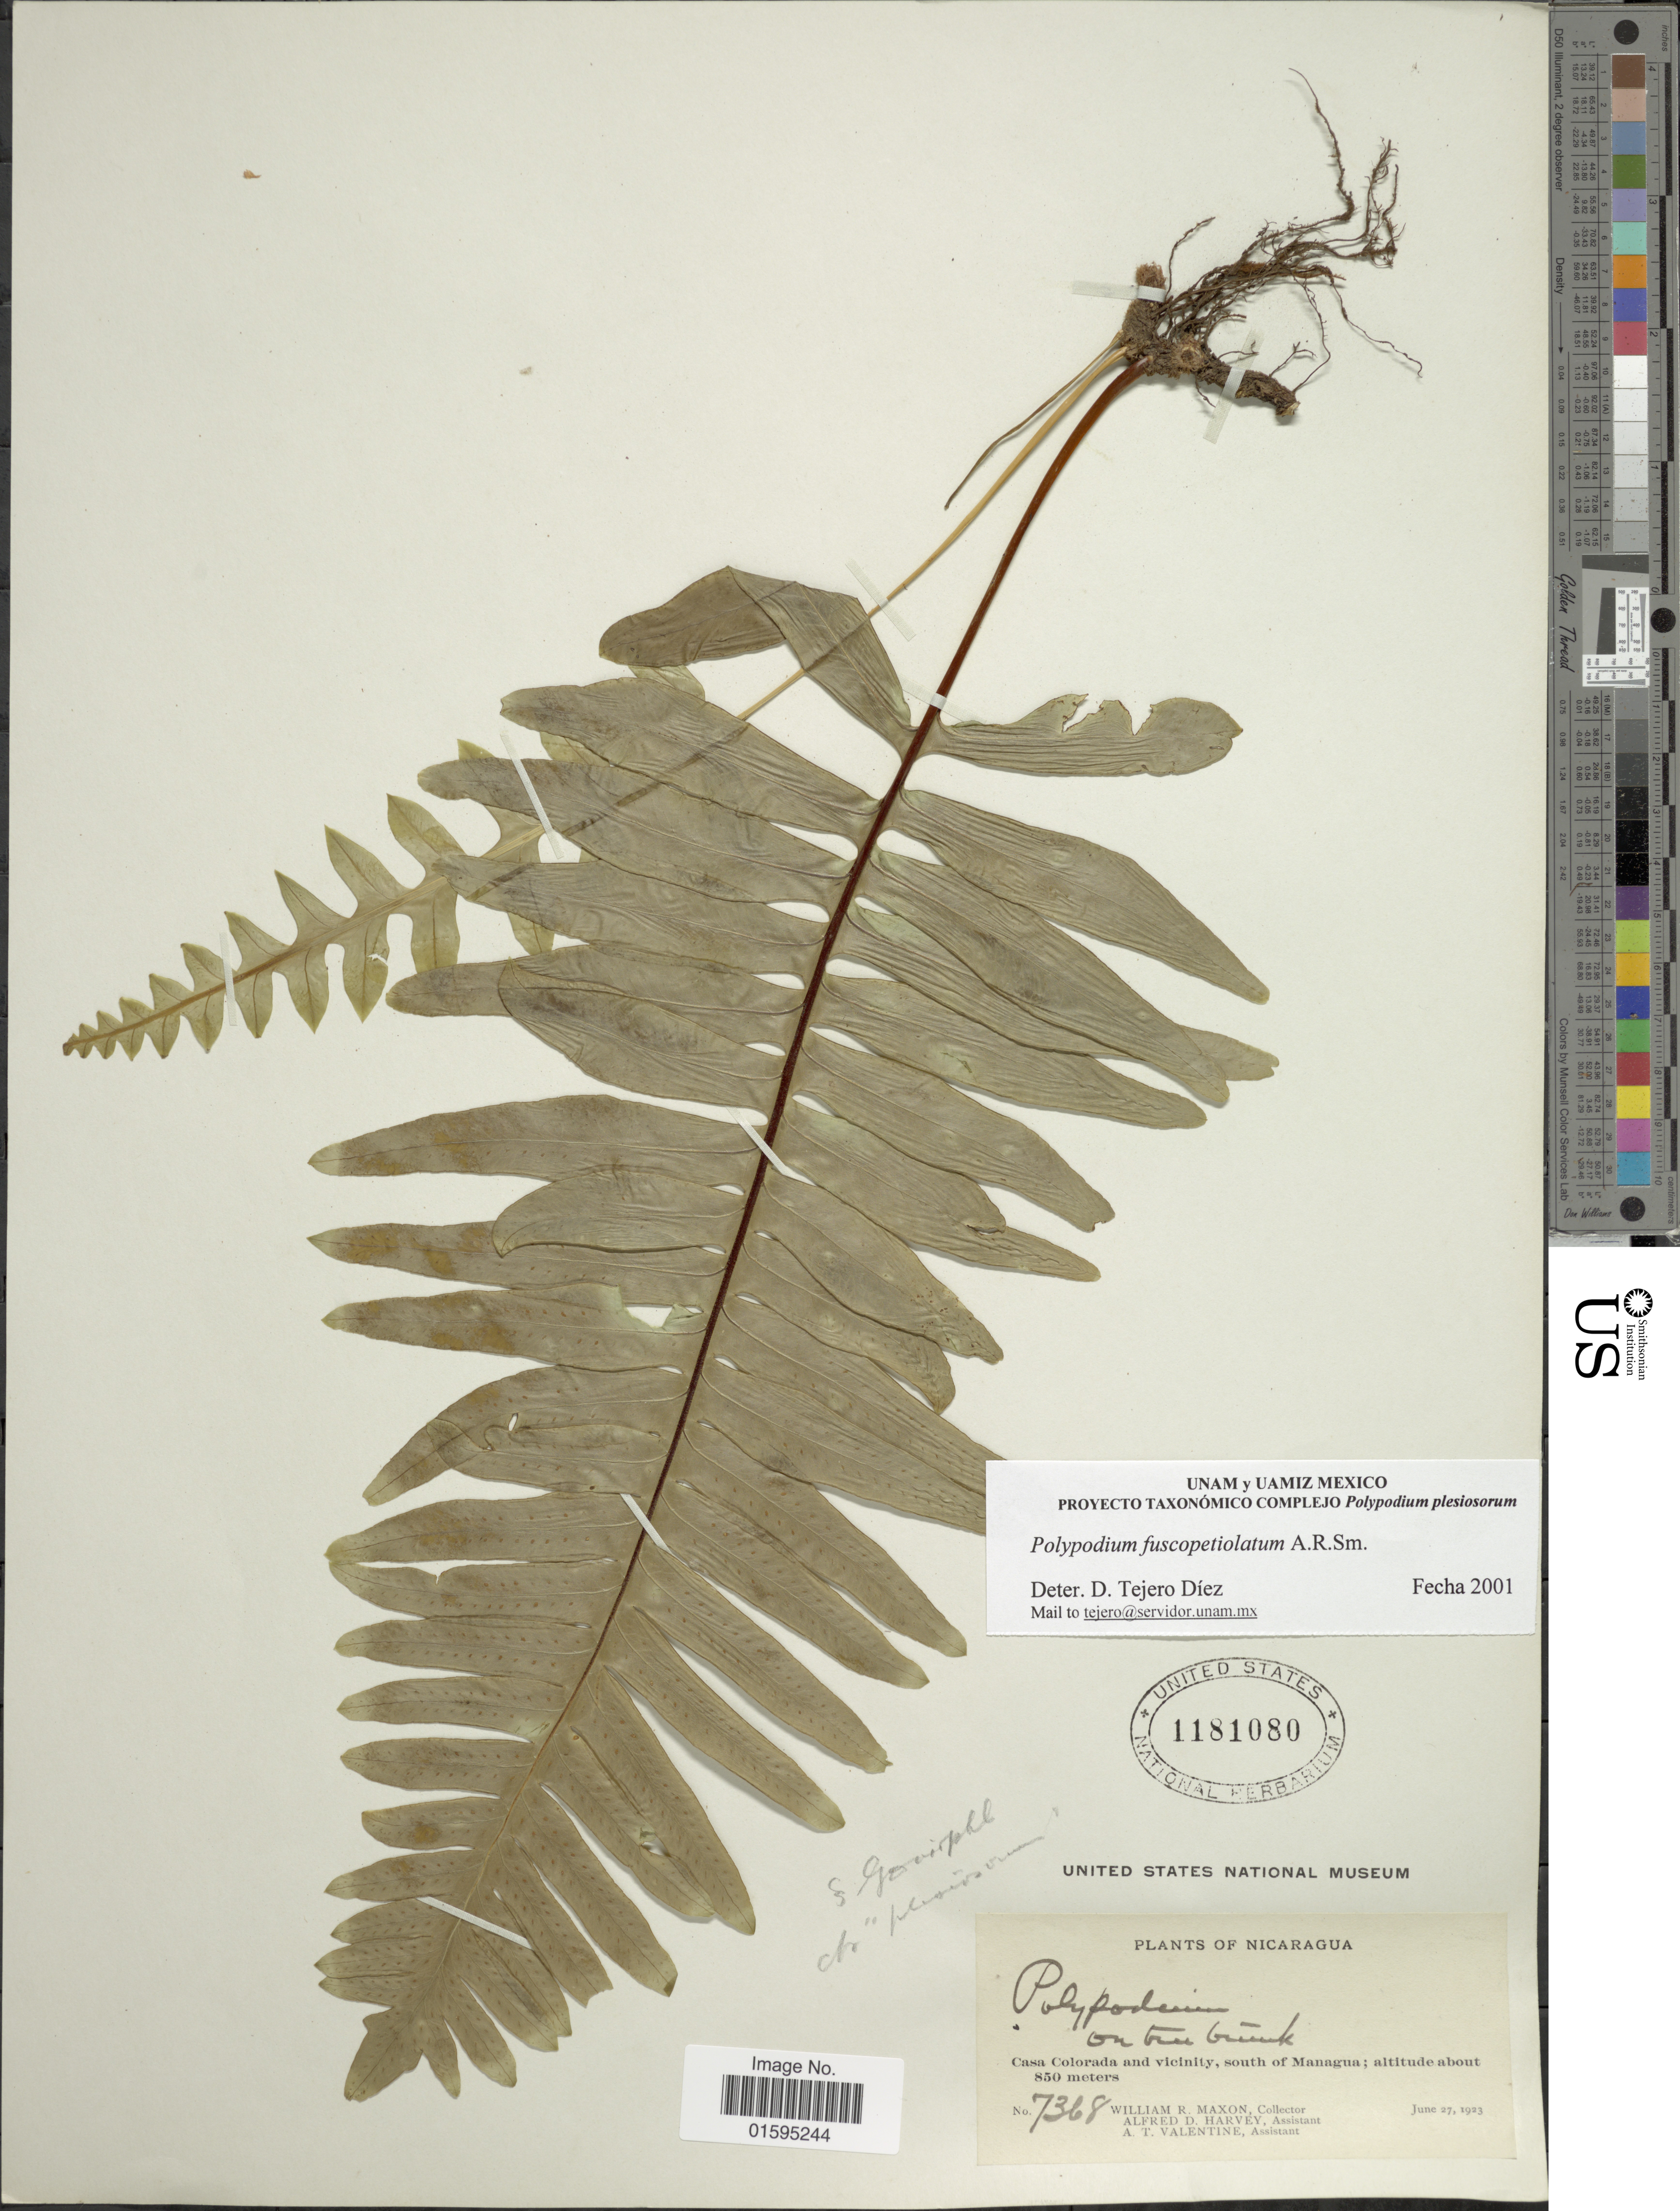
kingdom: Plantae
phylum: Tracheophyta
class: Polypodiopsida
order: Polypodiales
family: Polypodiaceae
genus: Polypodium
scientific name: Polypodium fuscopetiolatum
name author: A.R. Sm.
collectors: W. R. Maxon, A. D. Harvey & A. Valentine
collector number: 7368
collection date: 1923-06-27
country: Nicaragua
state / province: Managua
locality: Casa Colorada and vicinity, south of Managua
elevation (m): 850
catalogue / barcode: US 1181080